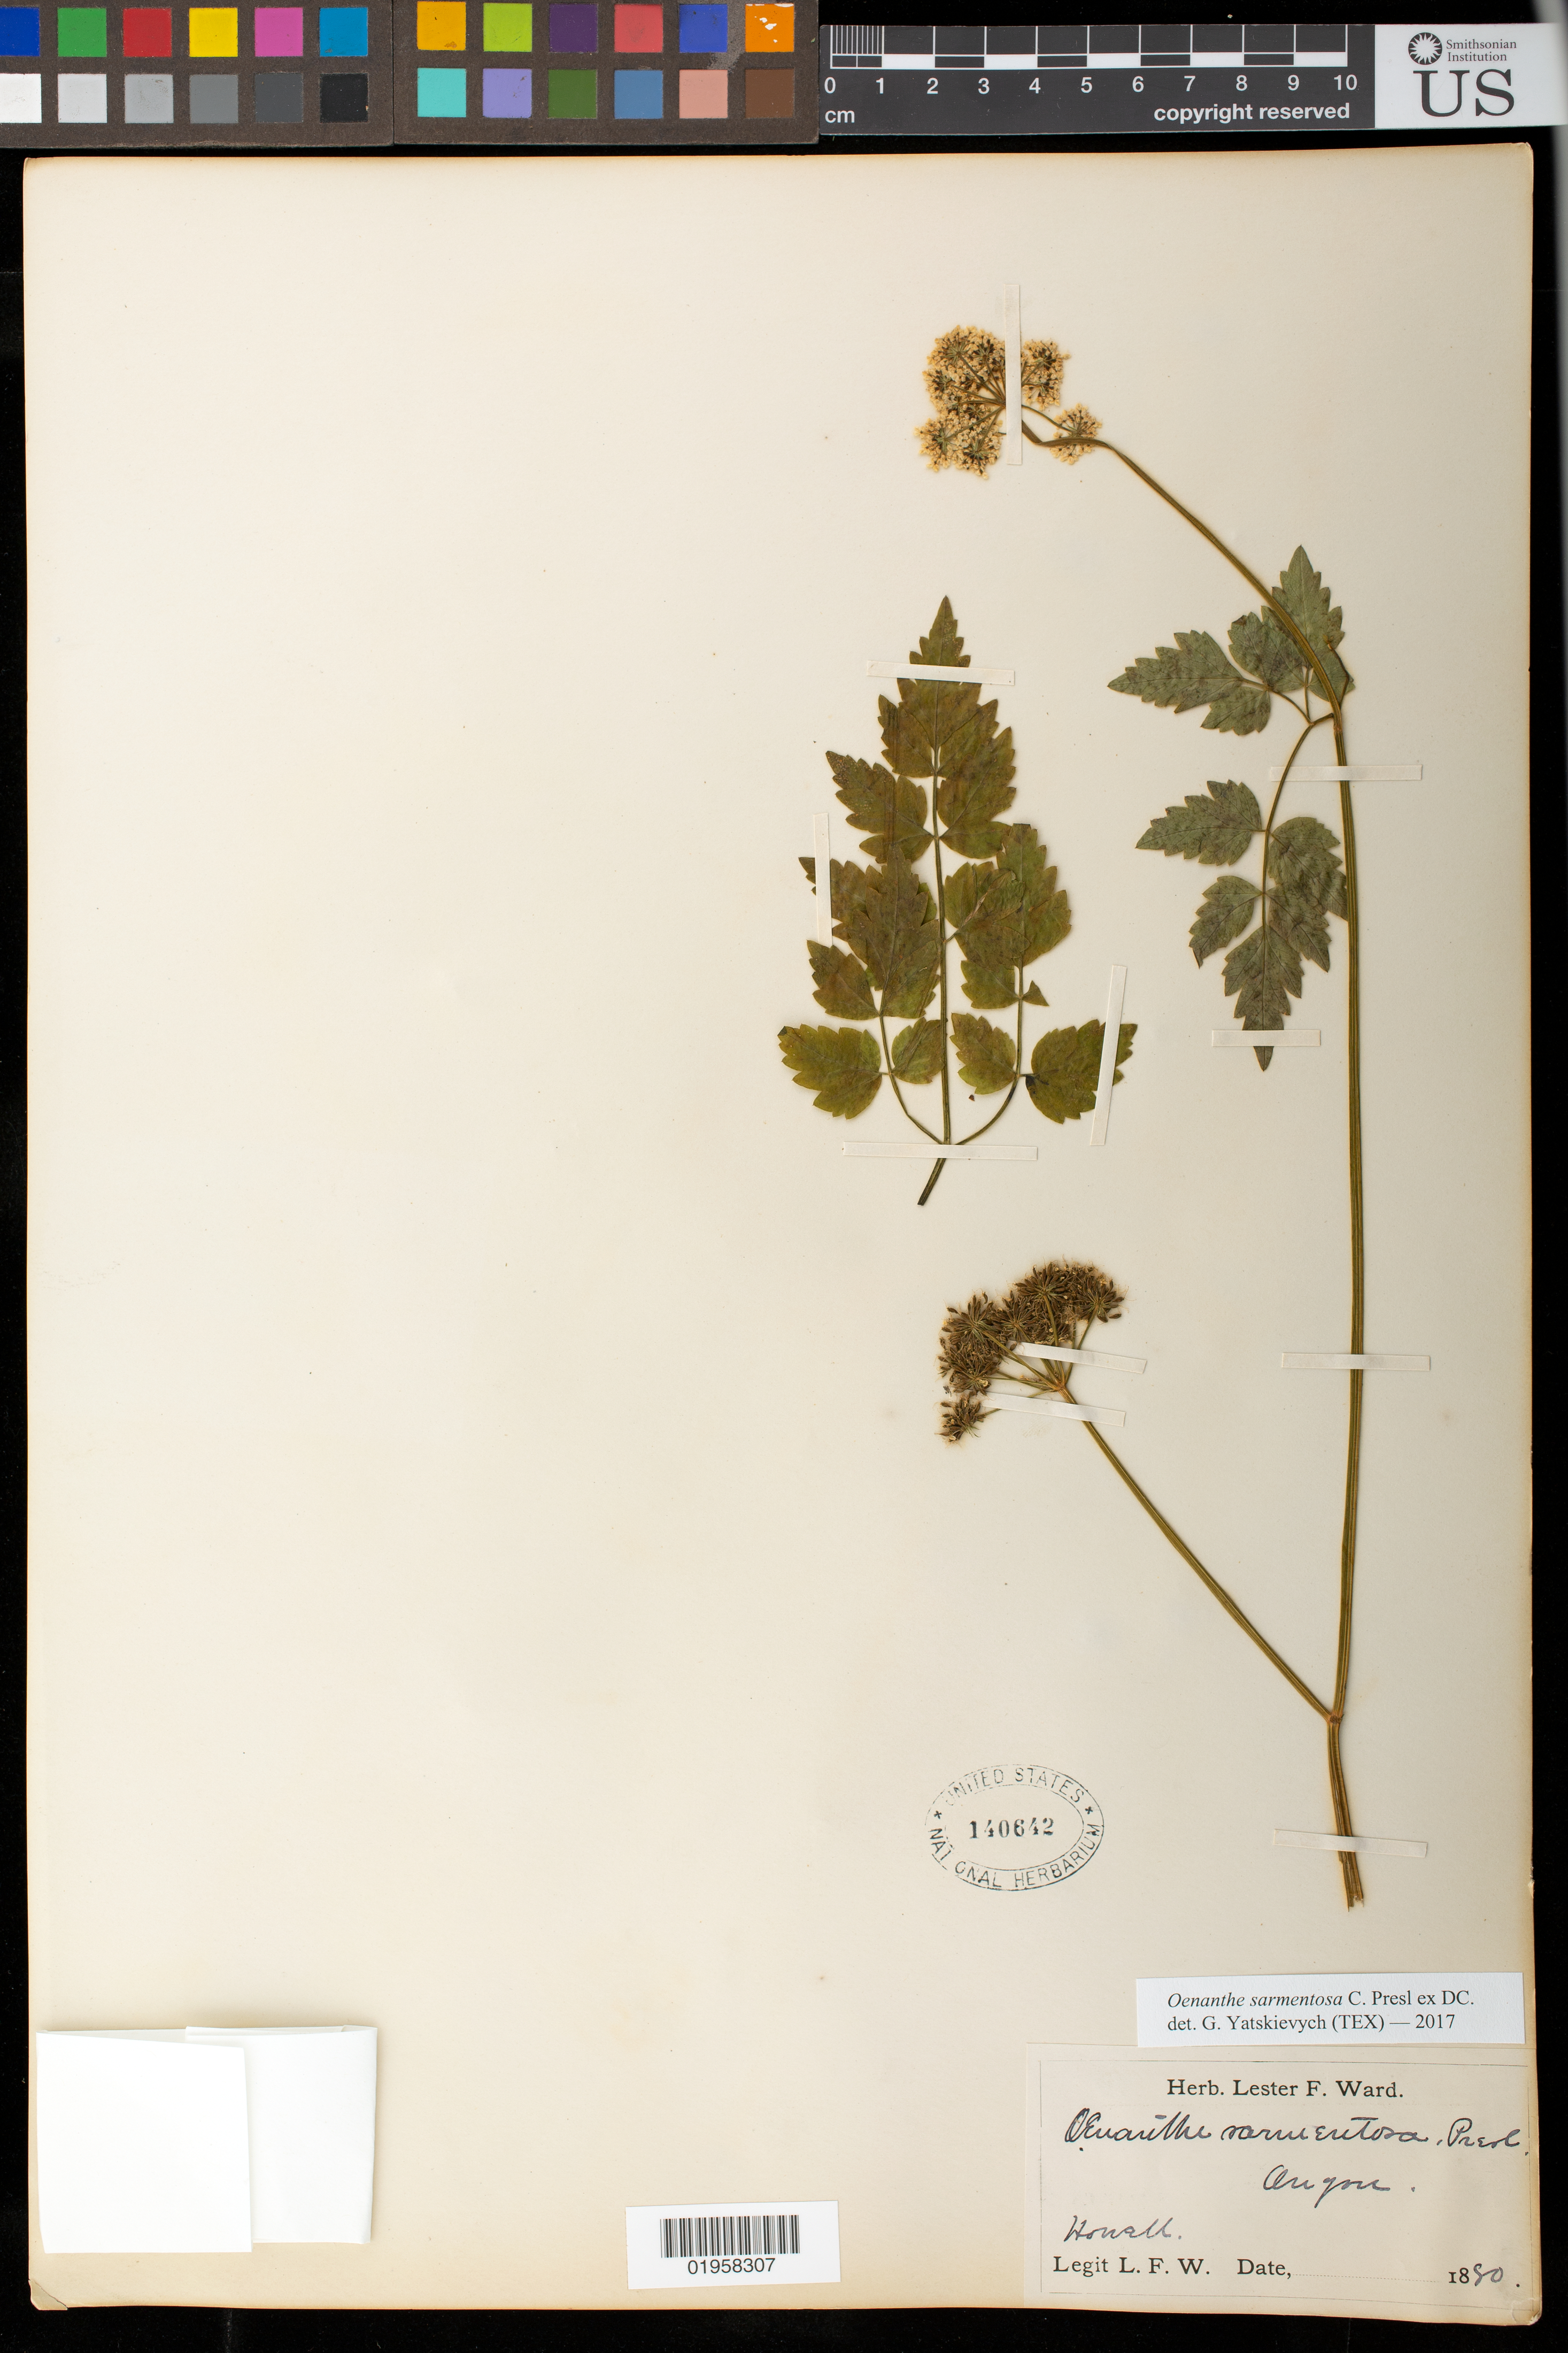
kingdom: Plantae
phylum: Tracheophyta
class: Magnoliopsida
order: Apiales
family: Apiaceae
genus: Oenanthe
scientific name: Oenanthe sarmentosa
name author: C. Presl ex DC.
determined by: Yatskievych, G. A.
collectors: L. F. W.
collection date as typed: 1880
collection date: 1880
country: United States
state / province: Oregon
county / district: Marion County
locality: Howell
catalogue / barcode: US 140642